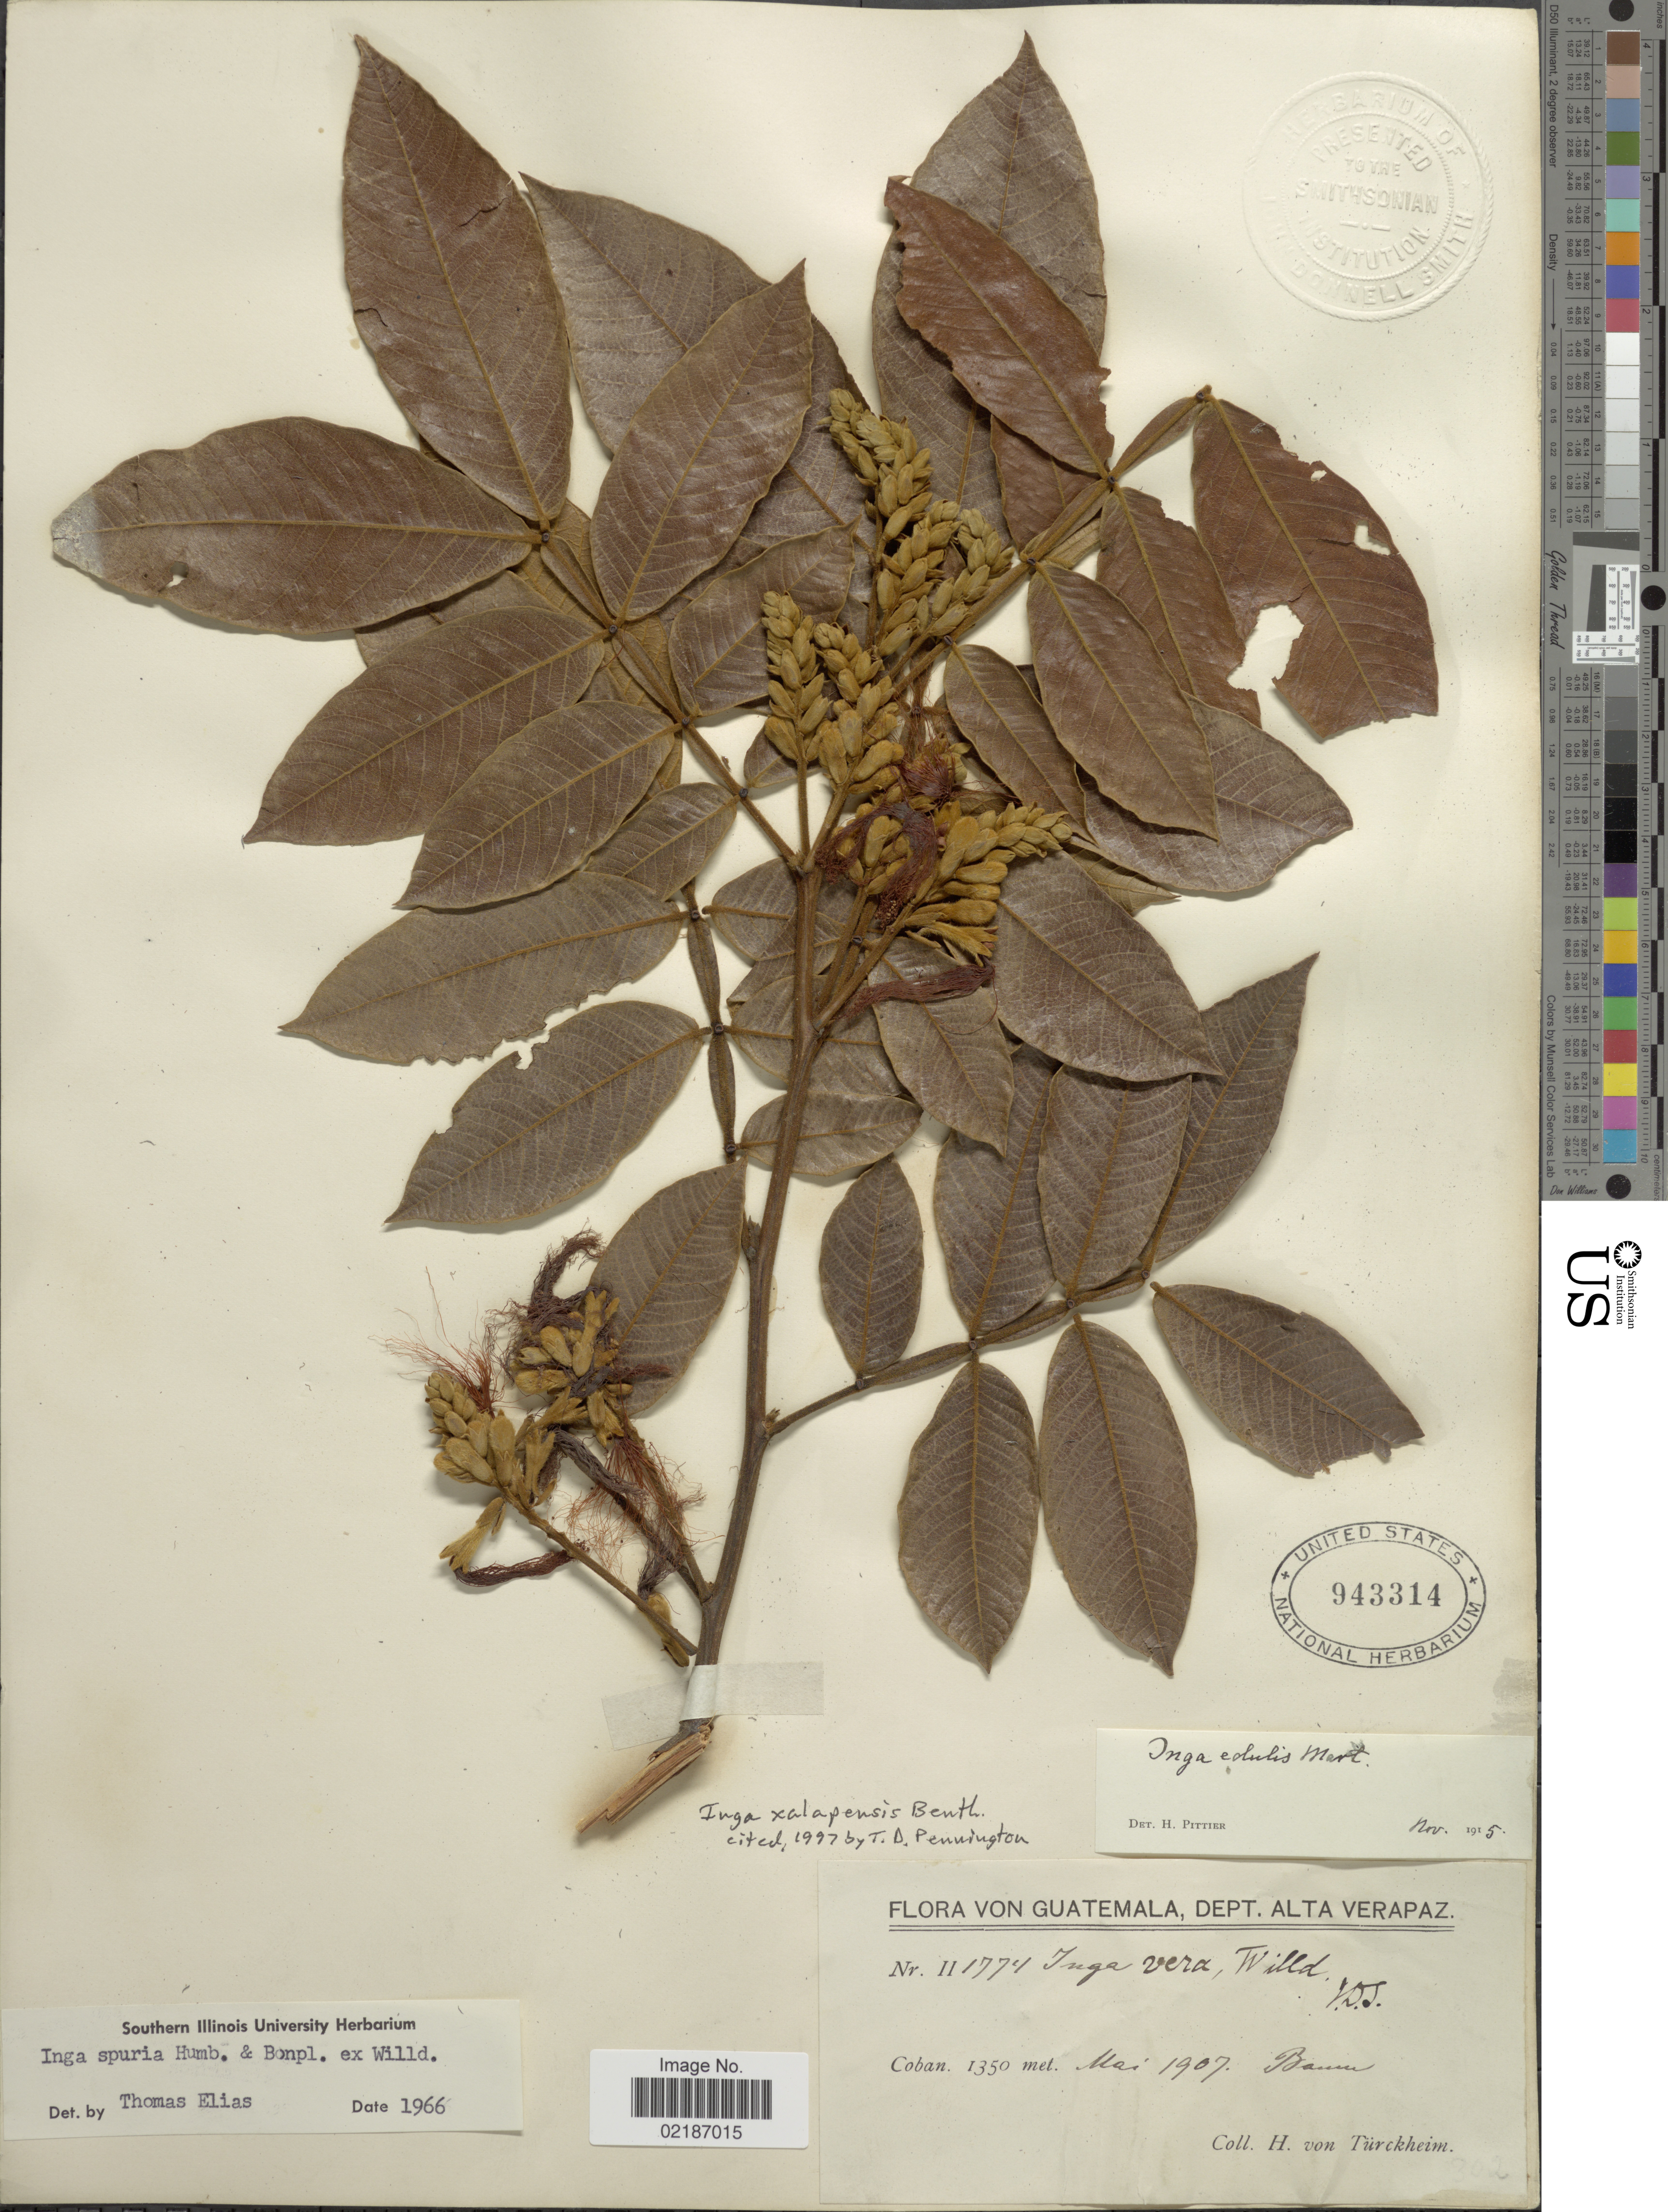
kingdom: Plantae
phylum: Tracheophyta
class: Magnoliopsida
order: Fabales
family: Fabaceae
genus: Inga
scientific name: Inga xalapensis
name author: Benth.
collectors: H. von Türckheim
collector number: II1774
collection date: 1907-05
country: Guatemala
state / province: Alta Verapaz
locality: Coban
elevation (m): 1350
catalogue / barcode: US 943314